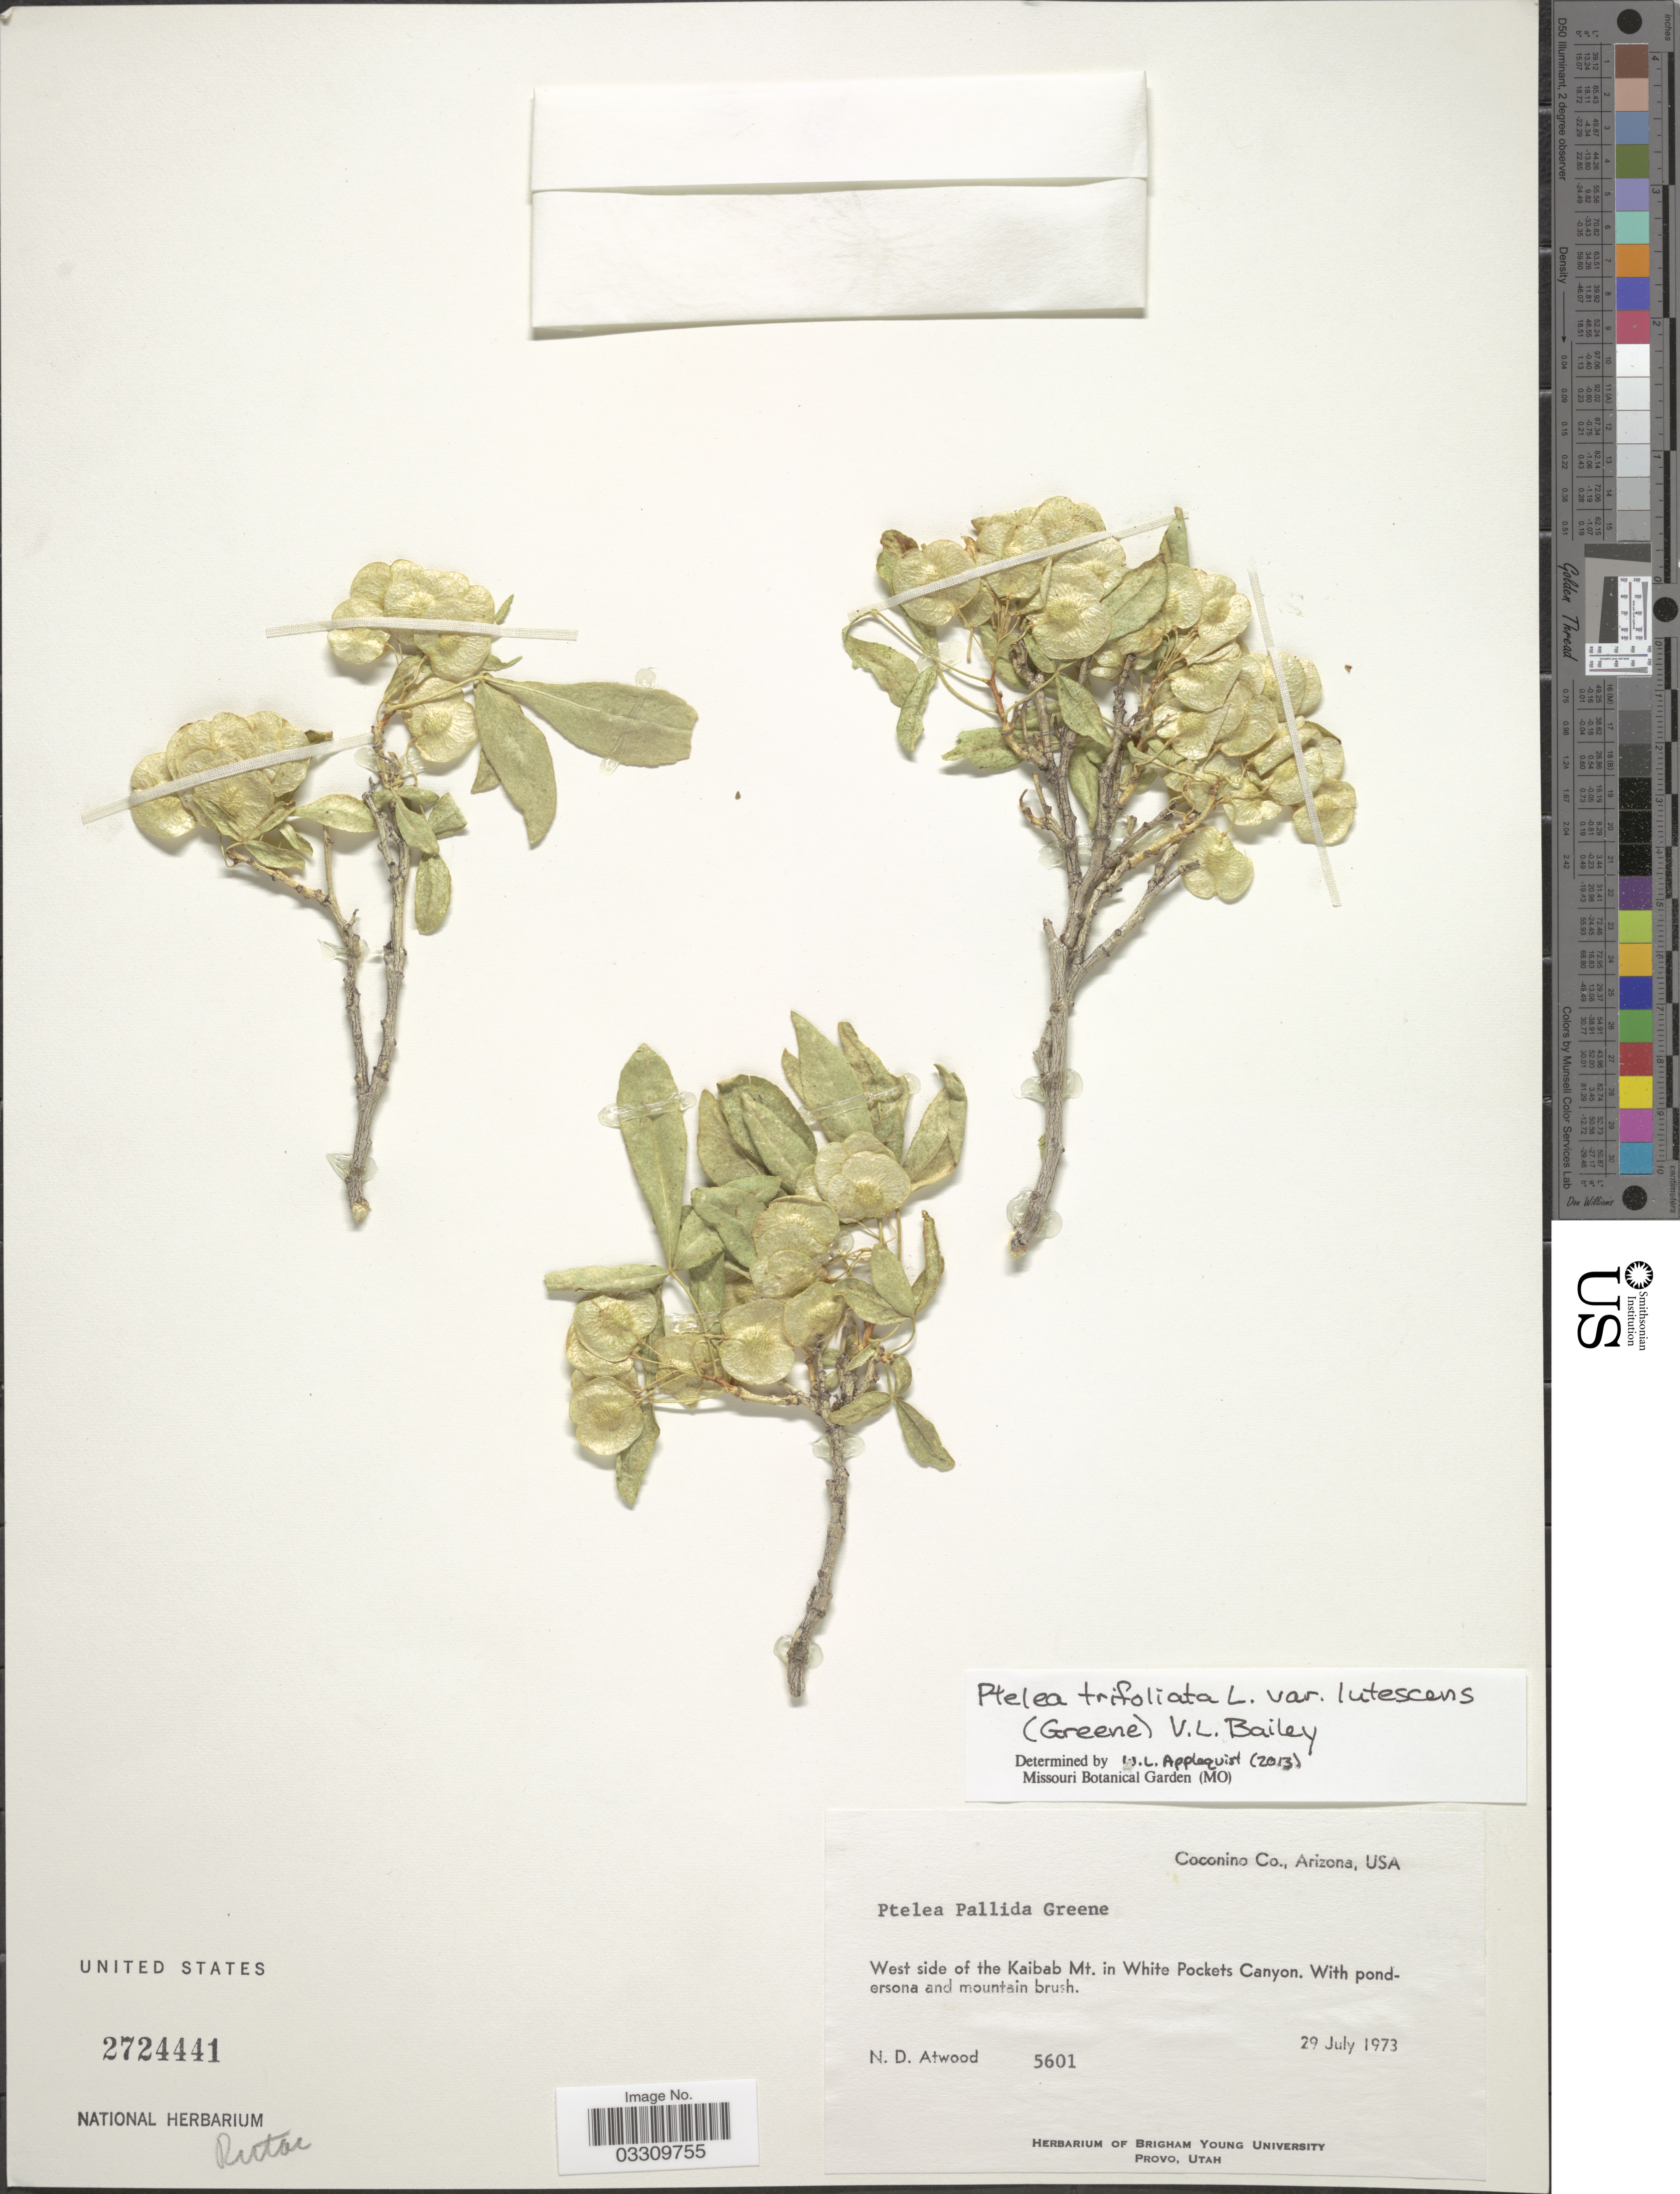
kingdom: Plantae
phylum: Tracheophyta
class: Magnoliopsida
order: Sapindales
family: Rutaceae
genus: Ptelea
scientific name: Ptelea trifoliata var. lutescens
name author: V. L. Bailey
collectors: N. Atwood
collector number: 5601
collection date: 1973-07-29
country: United States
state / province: Arizona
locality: Coconino Co. West side of the Kaibab Mt. in White Pockets Canyon.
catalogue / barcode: US 2724441